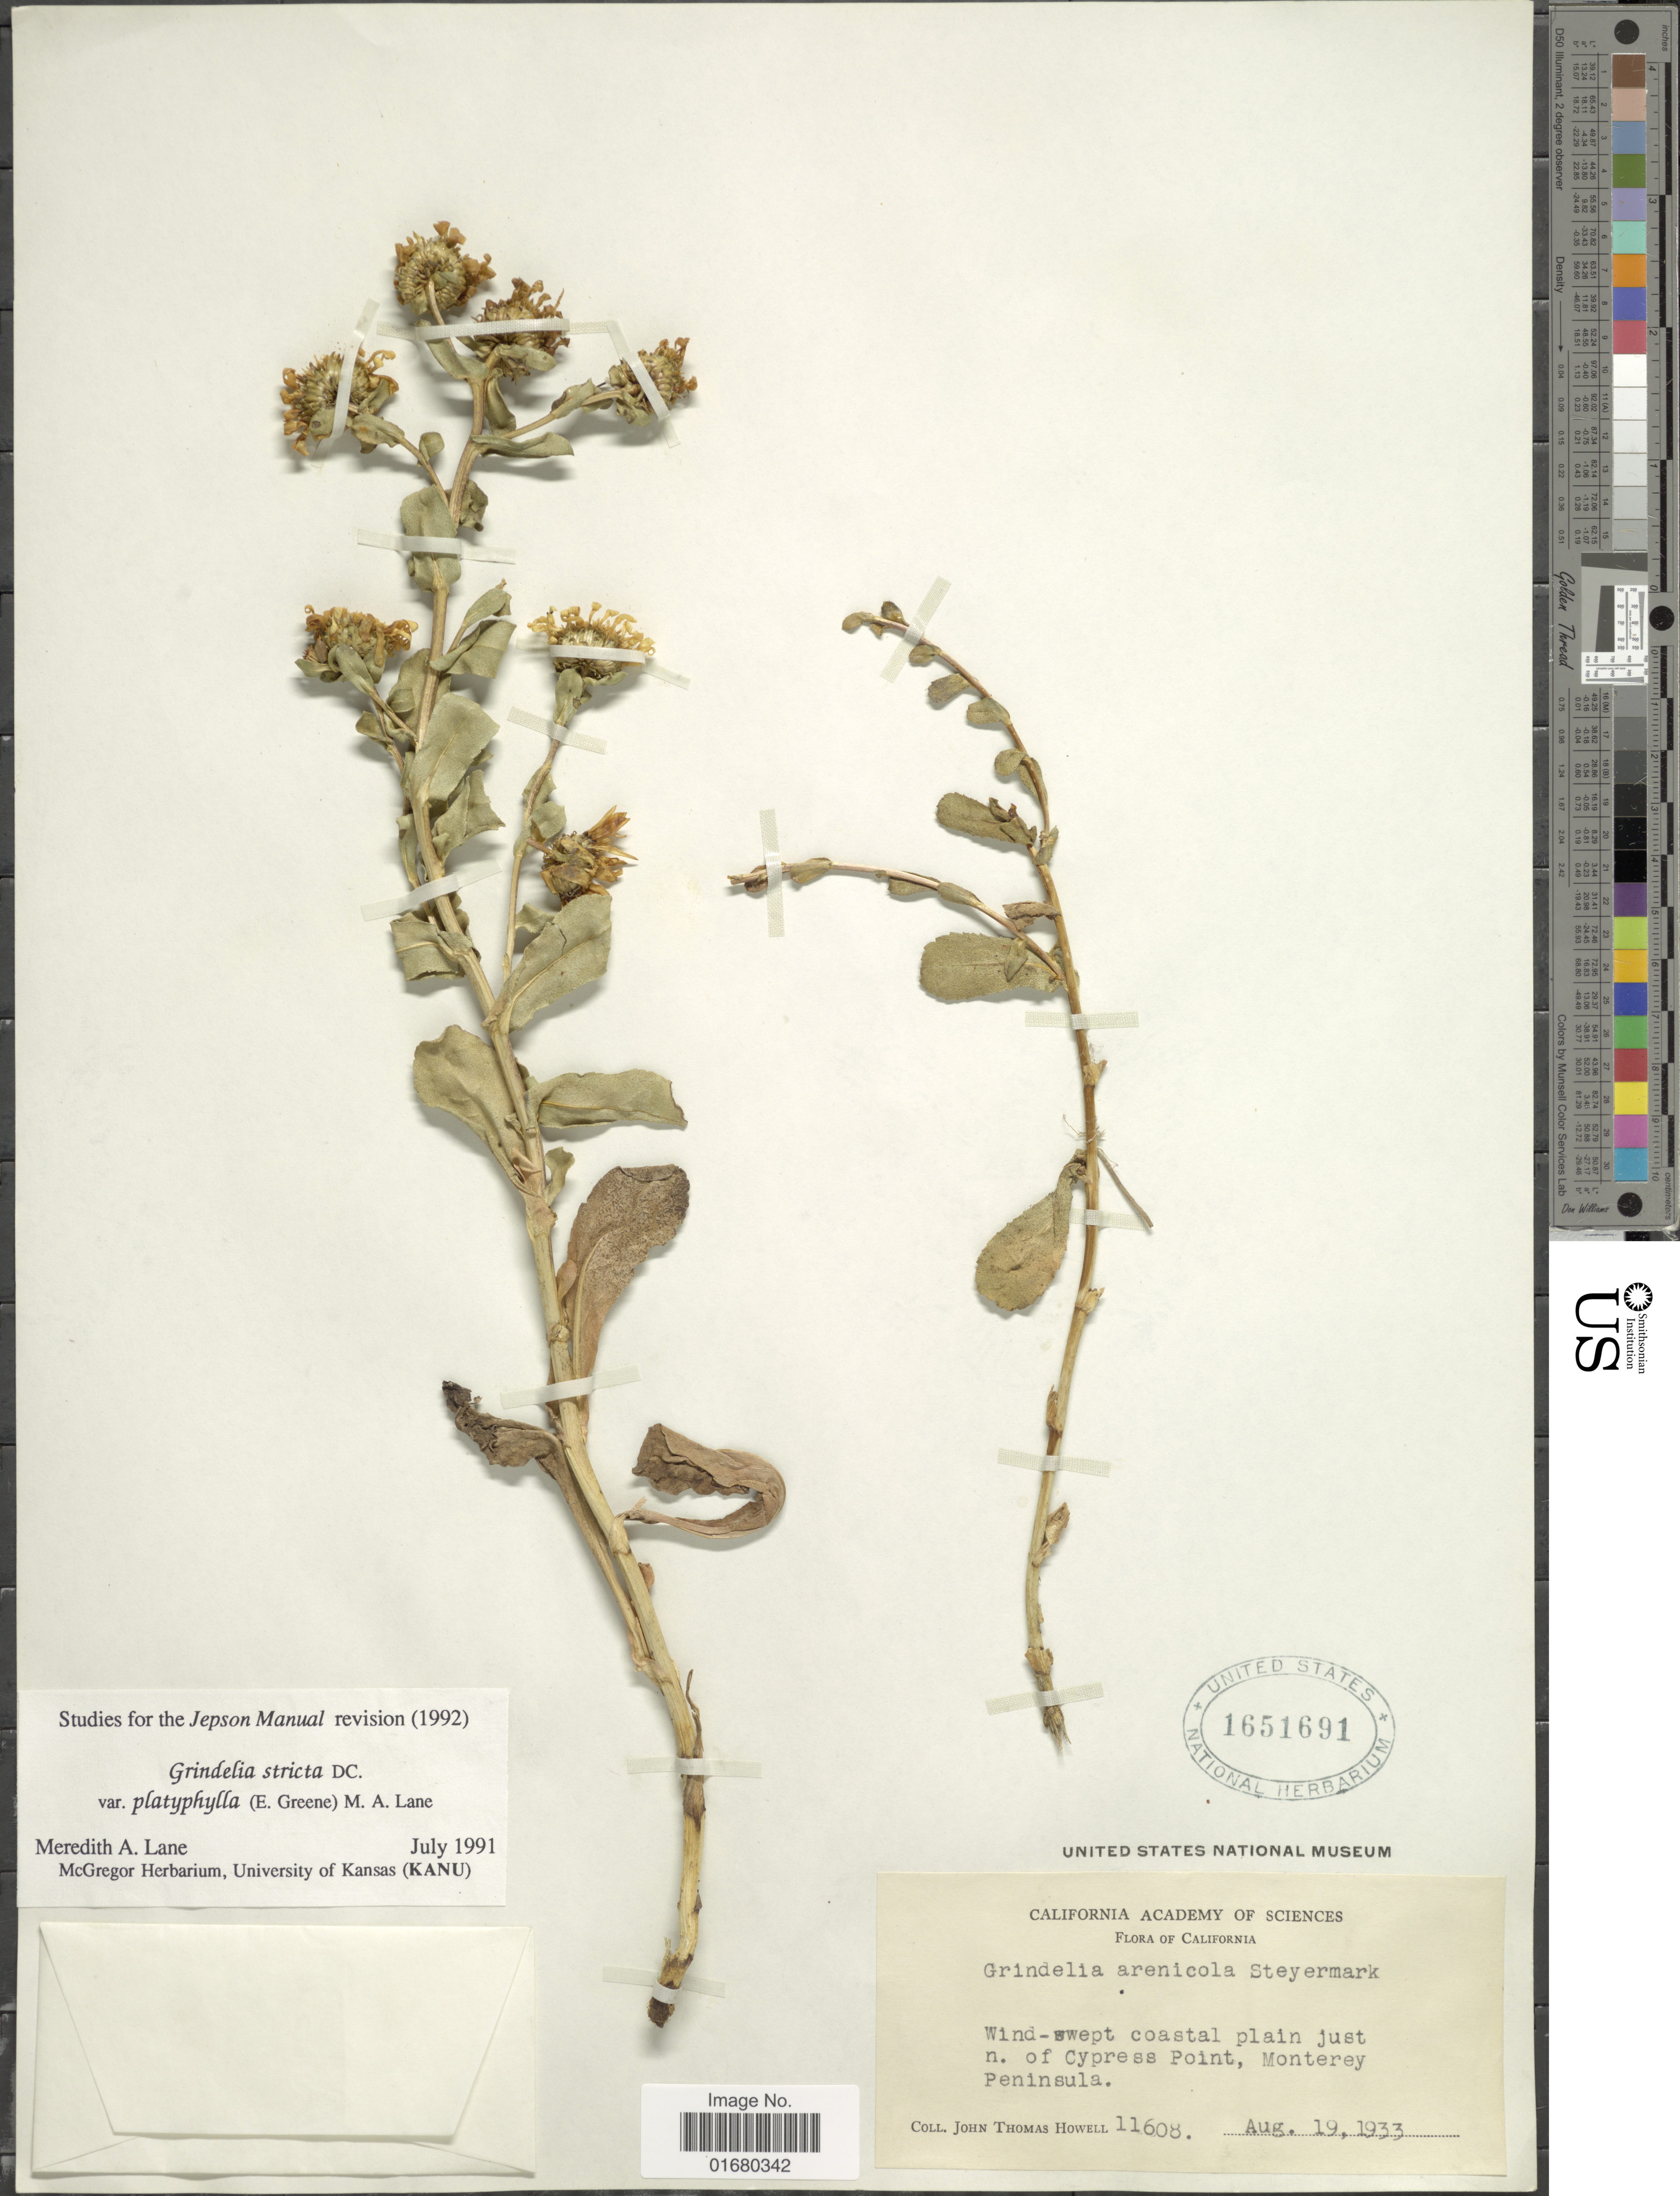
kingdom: Plantae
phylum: Tracheophyta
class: Magnoliopsida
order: Asterales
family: Asteraceae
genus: Grindelia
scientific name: Grindelia stricta var. platyphylla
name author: (Greene) M.A. Lane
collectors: J. T. Howell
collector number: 11608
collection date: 1933-08-19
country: United States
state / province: California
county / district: Monterey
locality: Wind-swept coastal plain just n. of Cypress point, Monterey Peninsula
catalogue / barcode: US 1651691